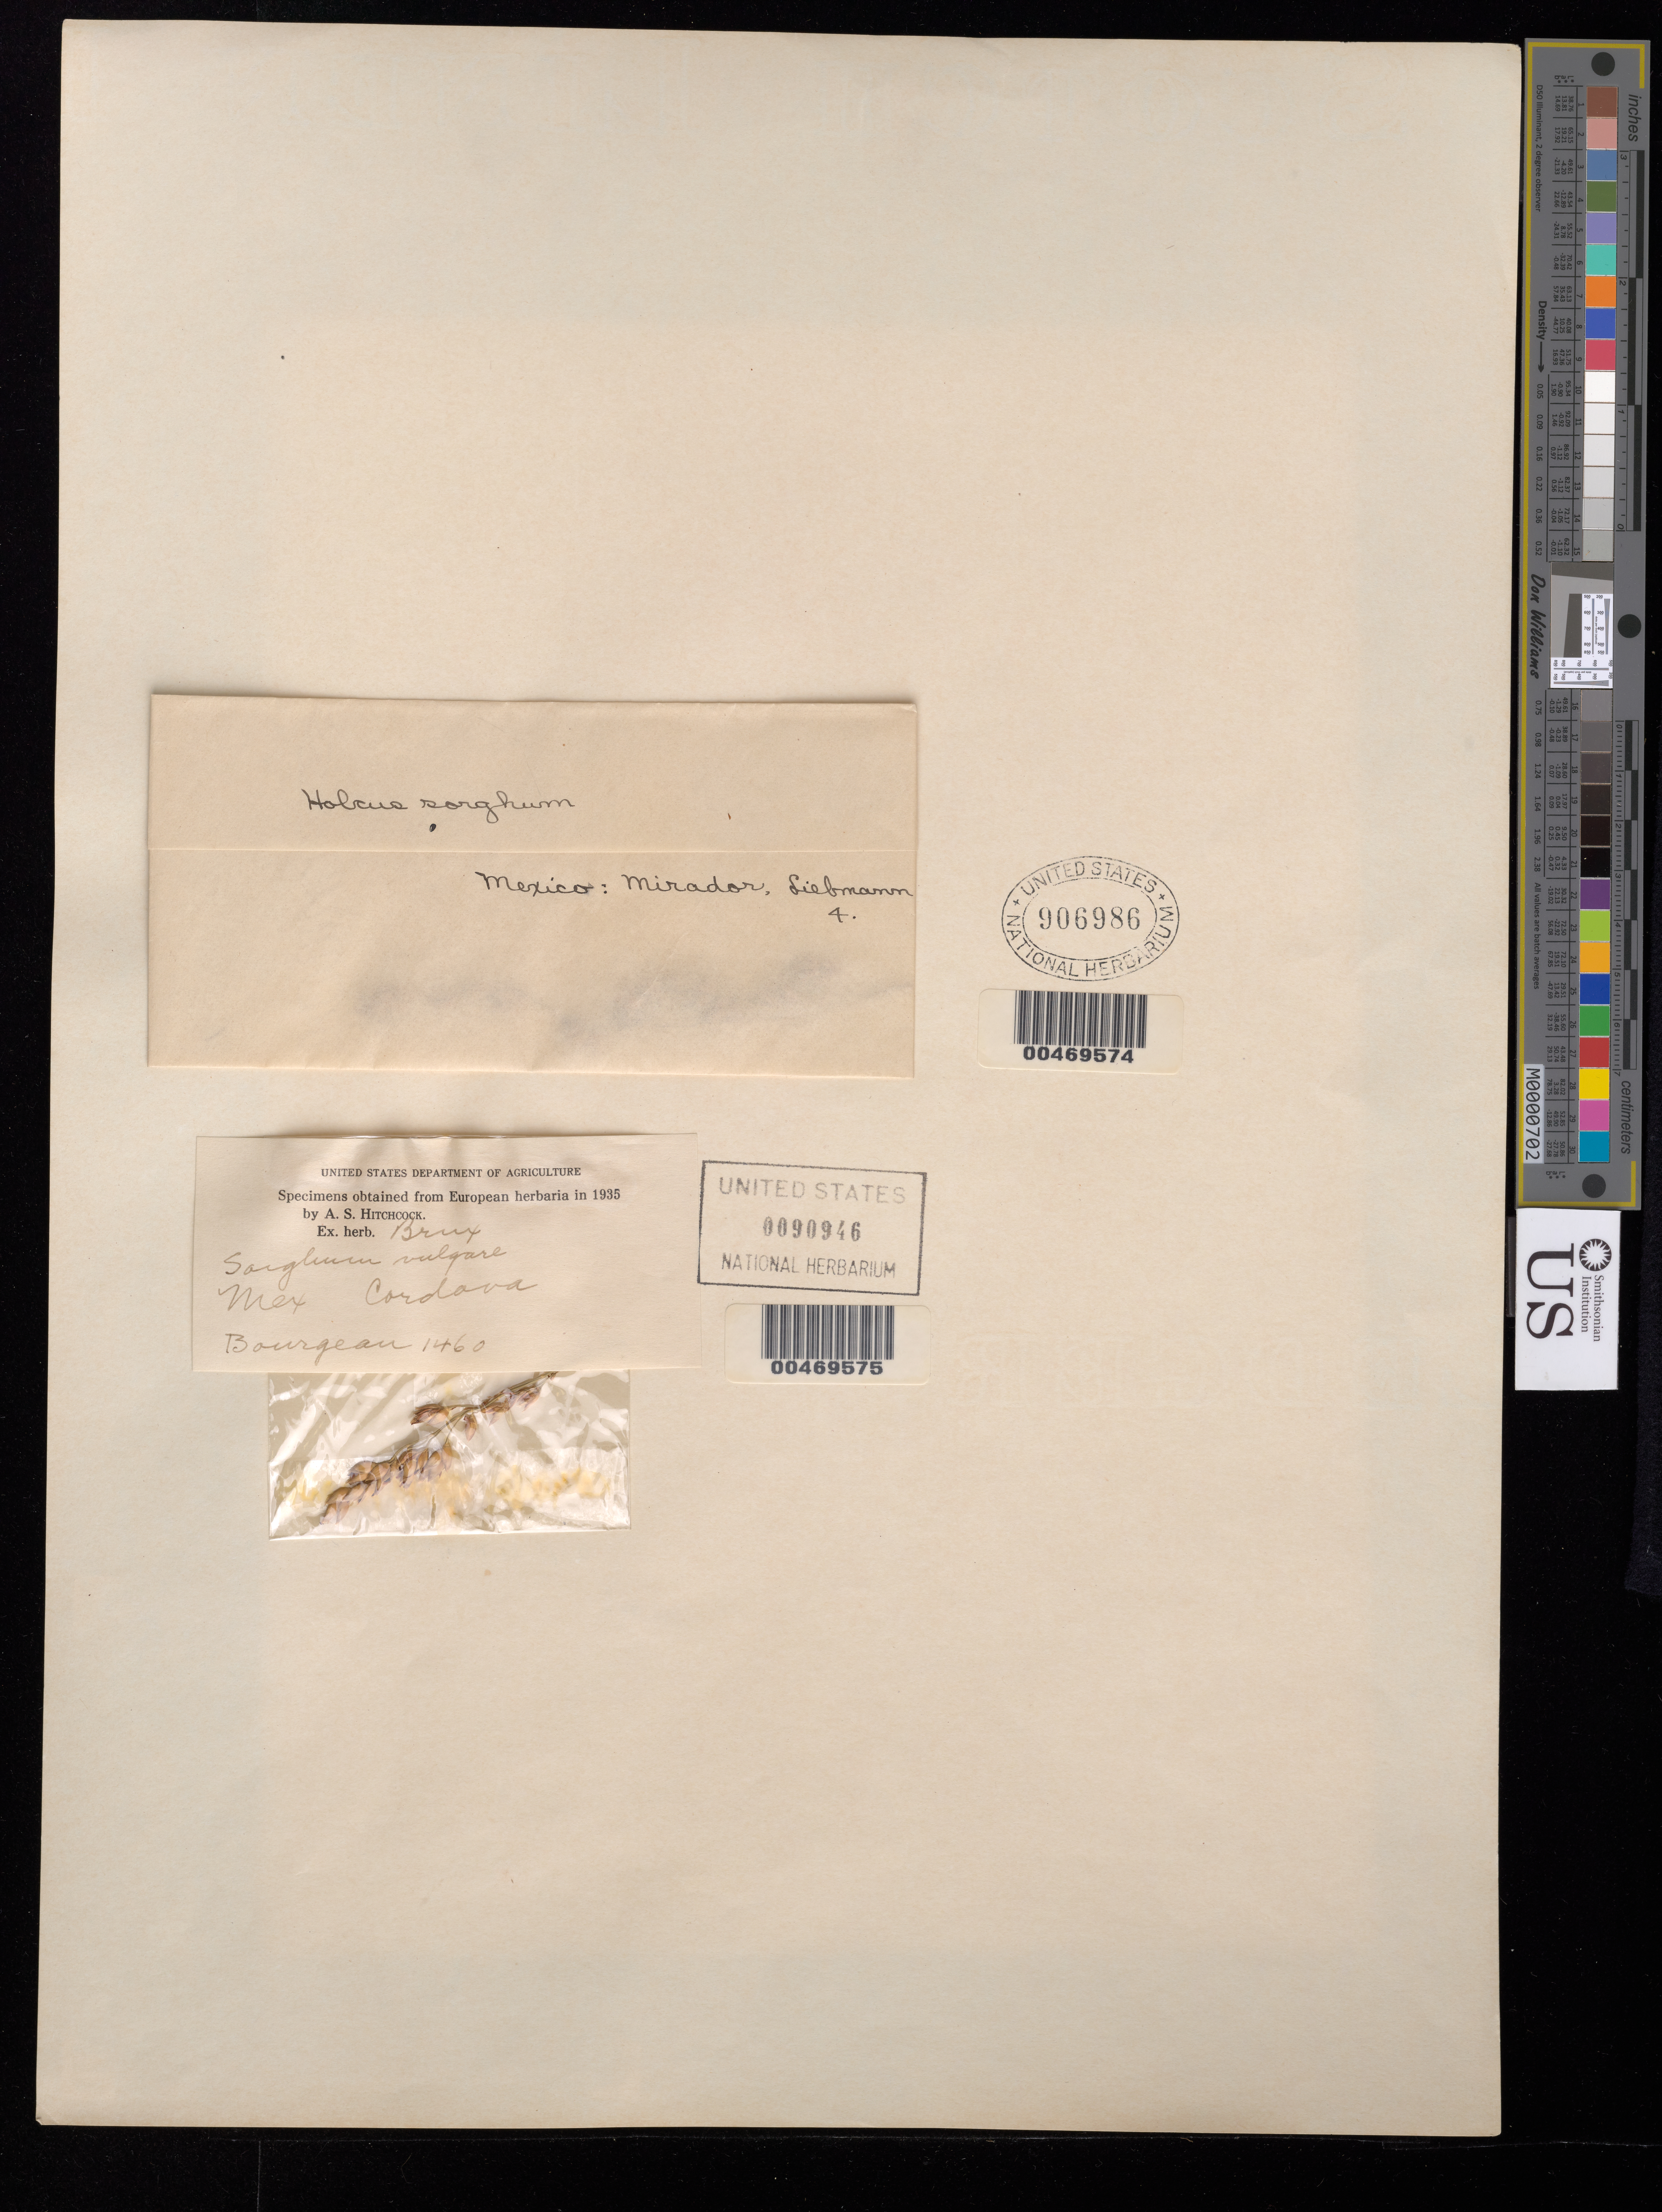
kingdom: Plantae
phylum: Tracheophyta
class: Liliopsida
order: Poales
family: Poaceae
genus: Sorghum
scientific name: Sorghum bicolor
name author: (L.) Moench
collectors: -. Bourgeau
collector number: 1460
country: Mexico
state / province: Veracruz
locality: Cordova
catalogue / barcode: US 90946